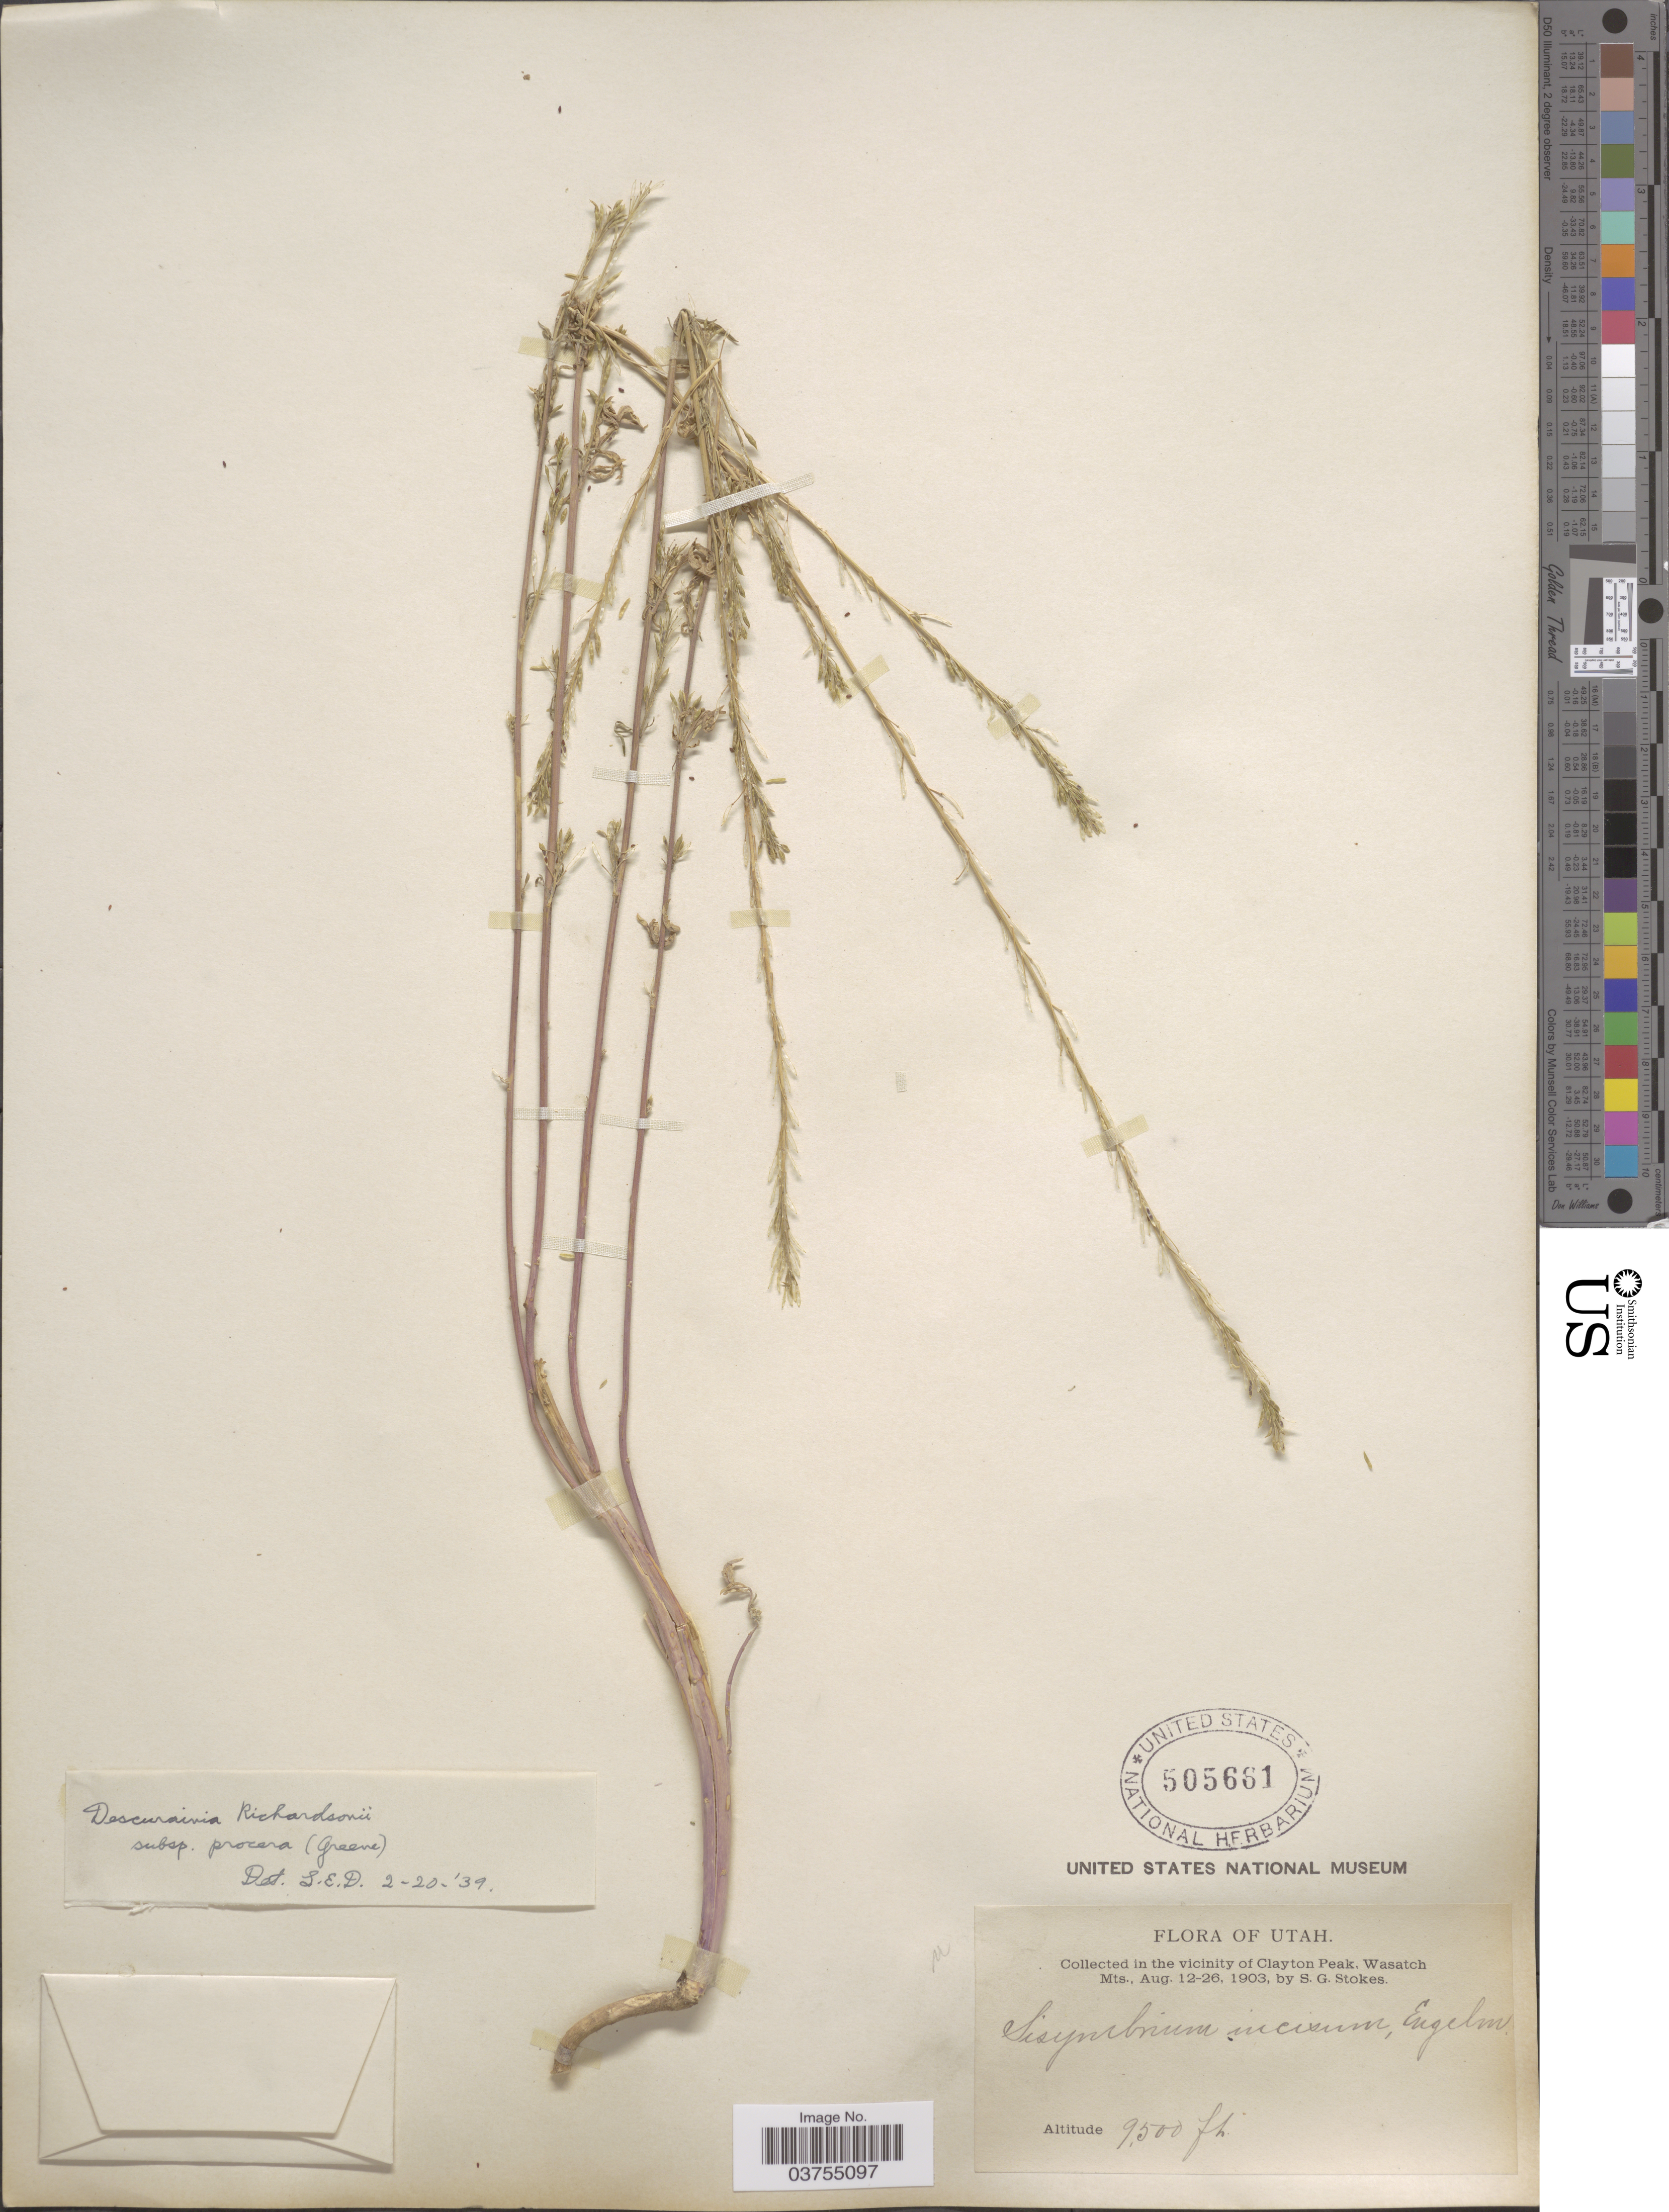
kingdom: Plantae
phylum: Tracheophyta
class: Magnoliopsida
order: Brassicales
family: Brassicaceae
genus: Descurainia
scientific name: Descurainia richardsonii subsp. procera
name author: (Greene) Detling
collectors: S. G. Stokes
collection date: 1903-08-12/1903-08-26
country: United States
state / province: Utah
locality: The vicinity of Clayton Peak, Wasatch Mts.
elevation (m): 2896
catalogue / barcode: US 505661